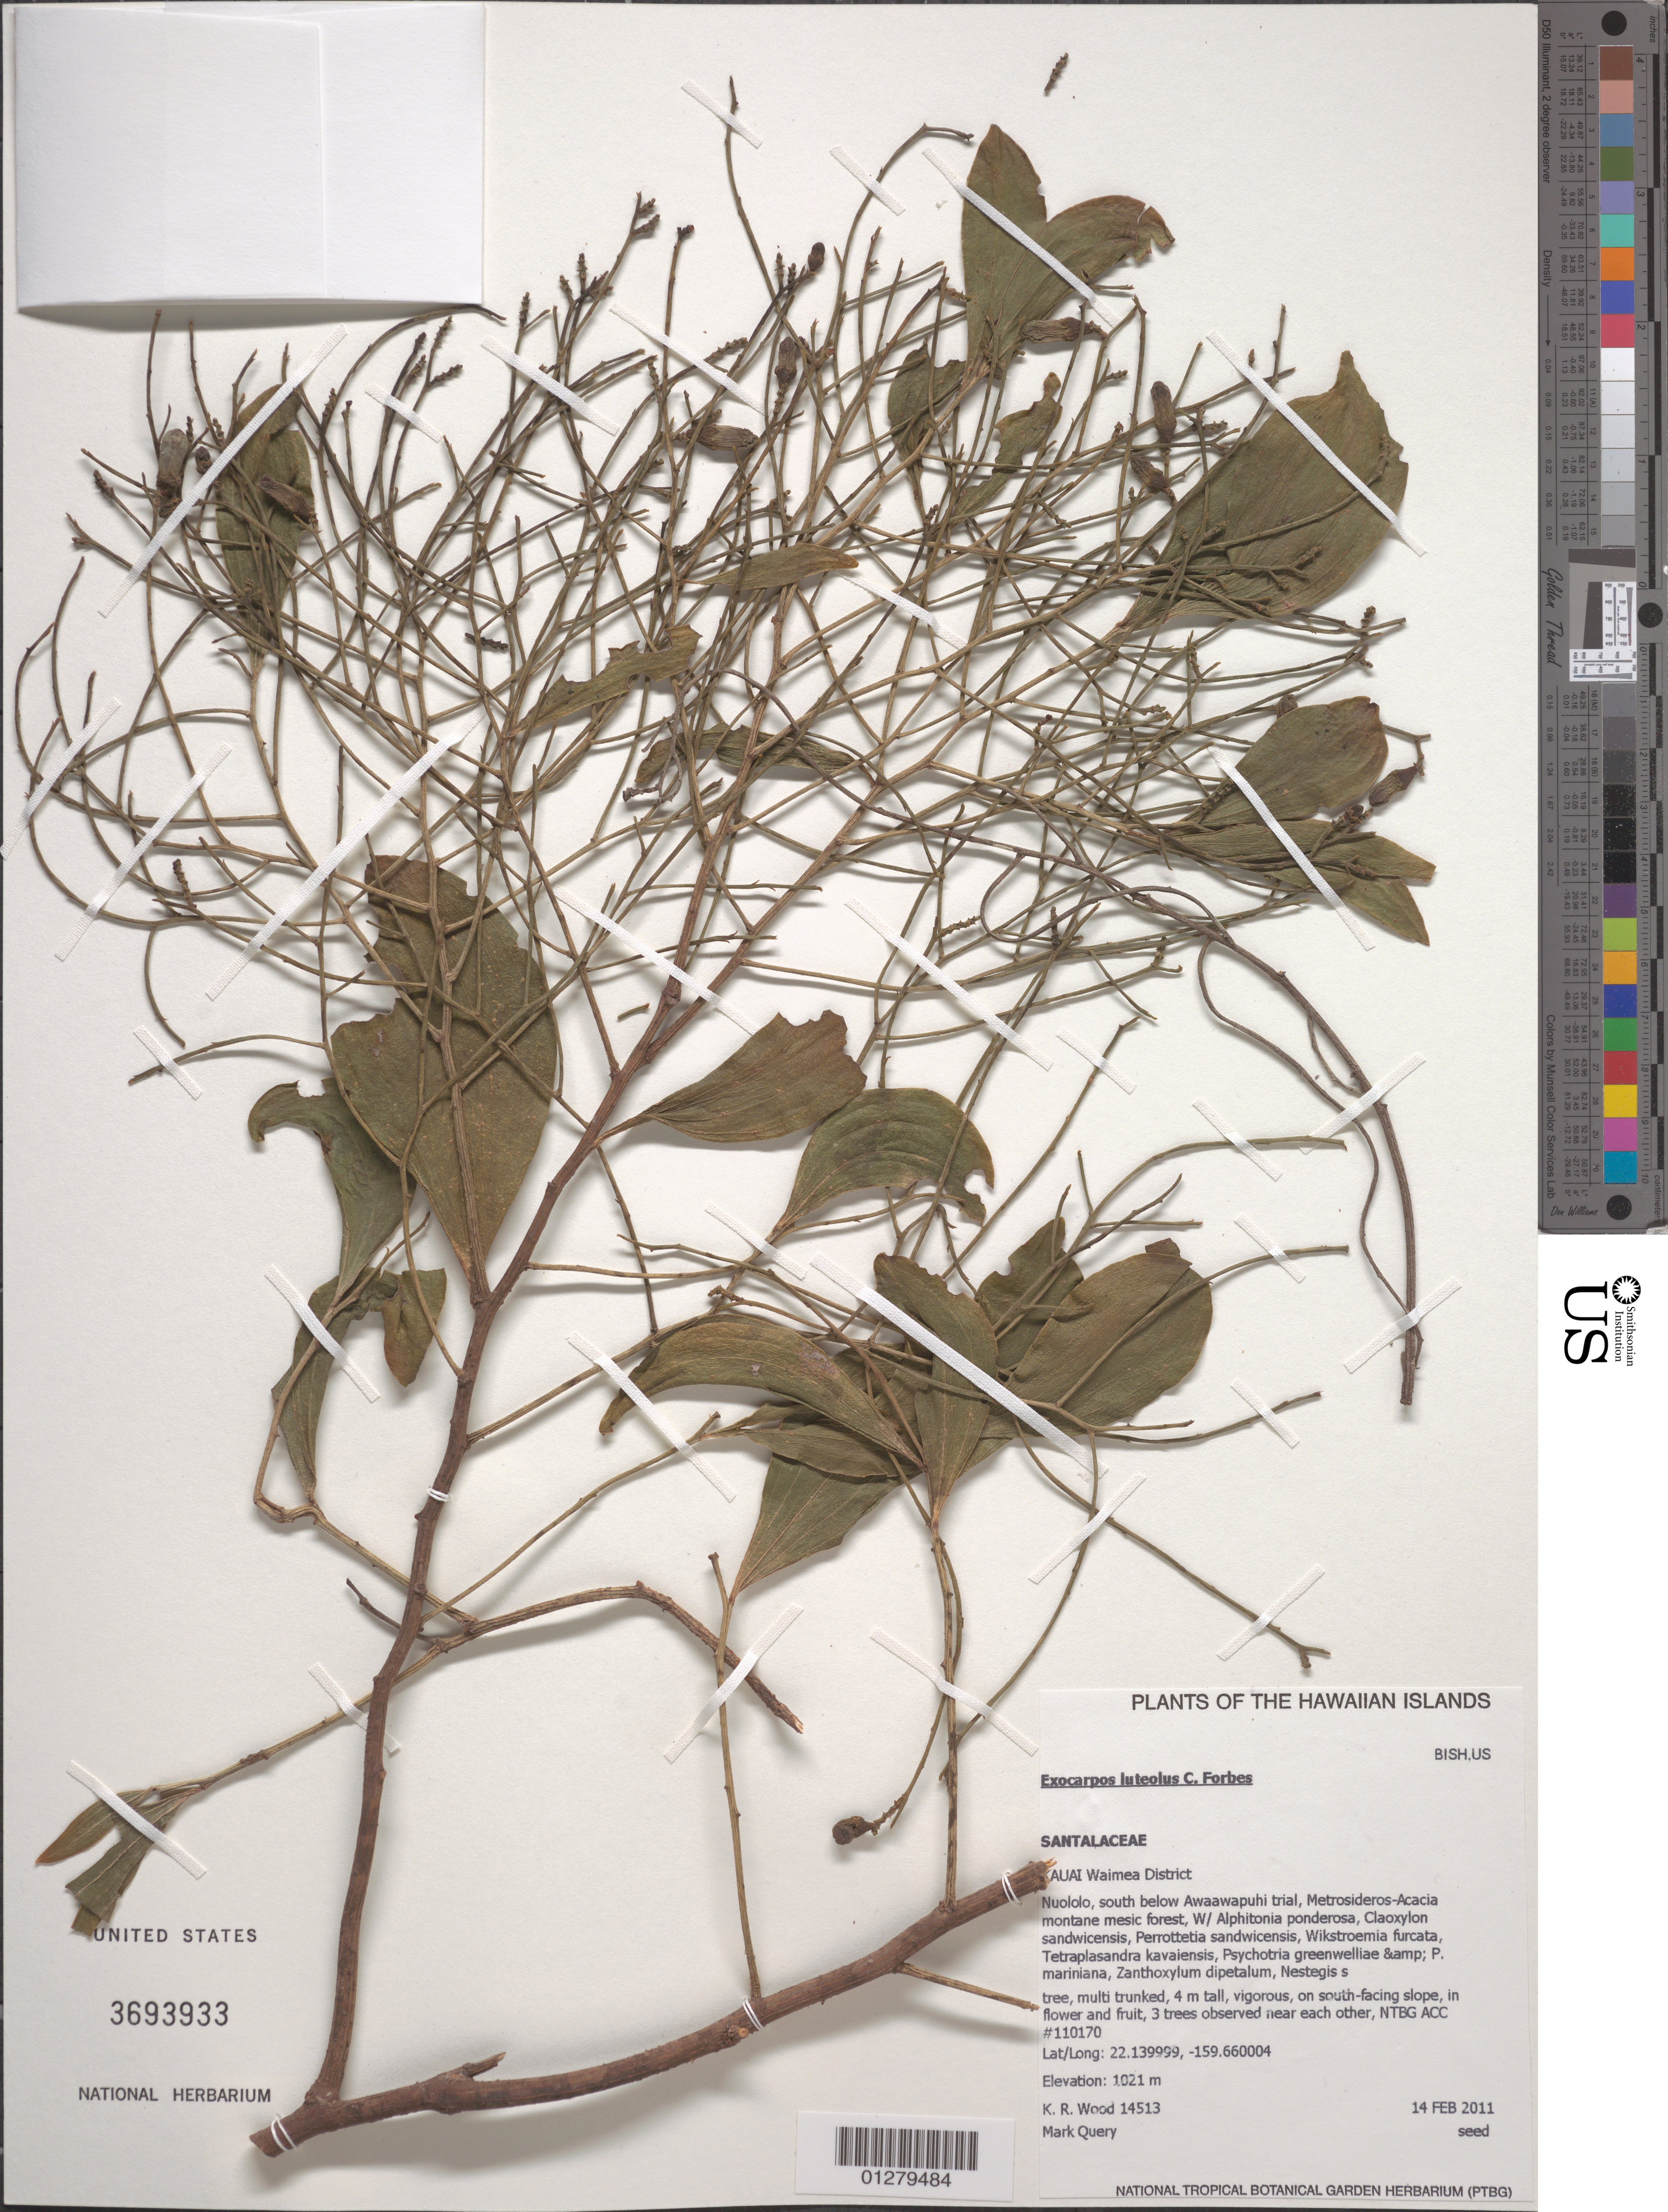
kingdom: Plantae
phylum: Tracheophyta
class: Magnoliopsida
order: Santalales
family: Santalaceae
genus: Exocarpos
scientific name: Exocarpos luteolus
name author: C.N. Forbes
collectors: K. R. Wood & M. Query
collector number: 14513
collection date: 2011-02-14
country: United States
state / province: Hawaii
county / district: Kauai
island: Kaua'i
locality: Waimea District, Nuololo, south below Awaawapuhi trail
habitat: Montane mesic forest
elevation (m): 1021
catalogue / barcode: US 3693933